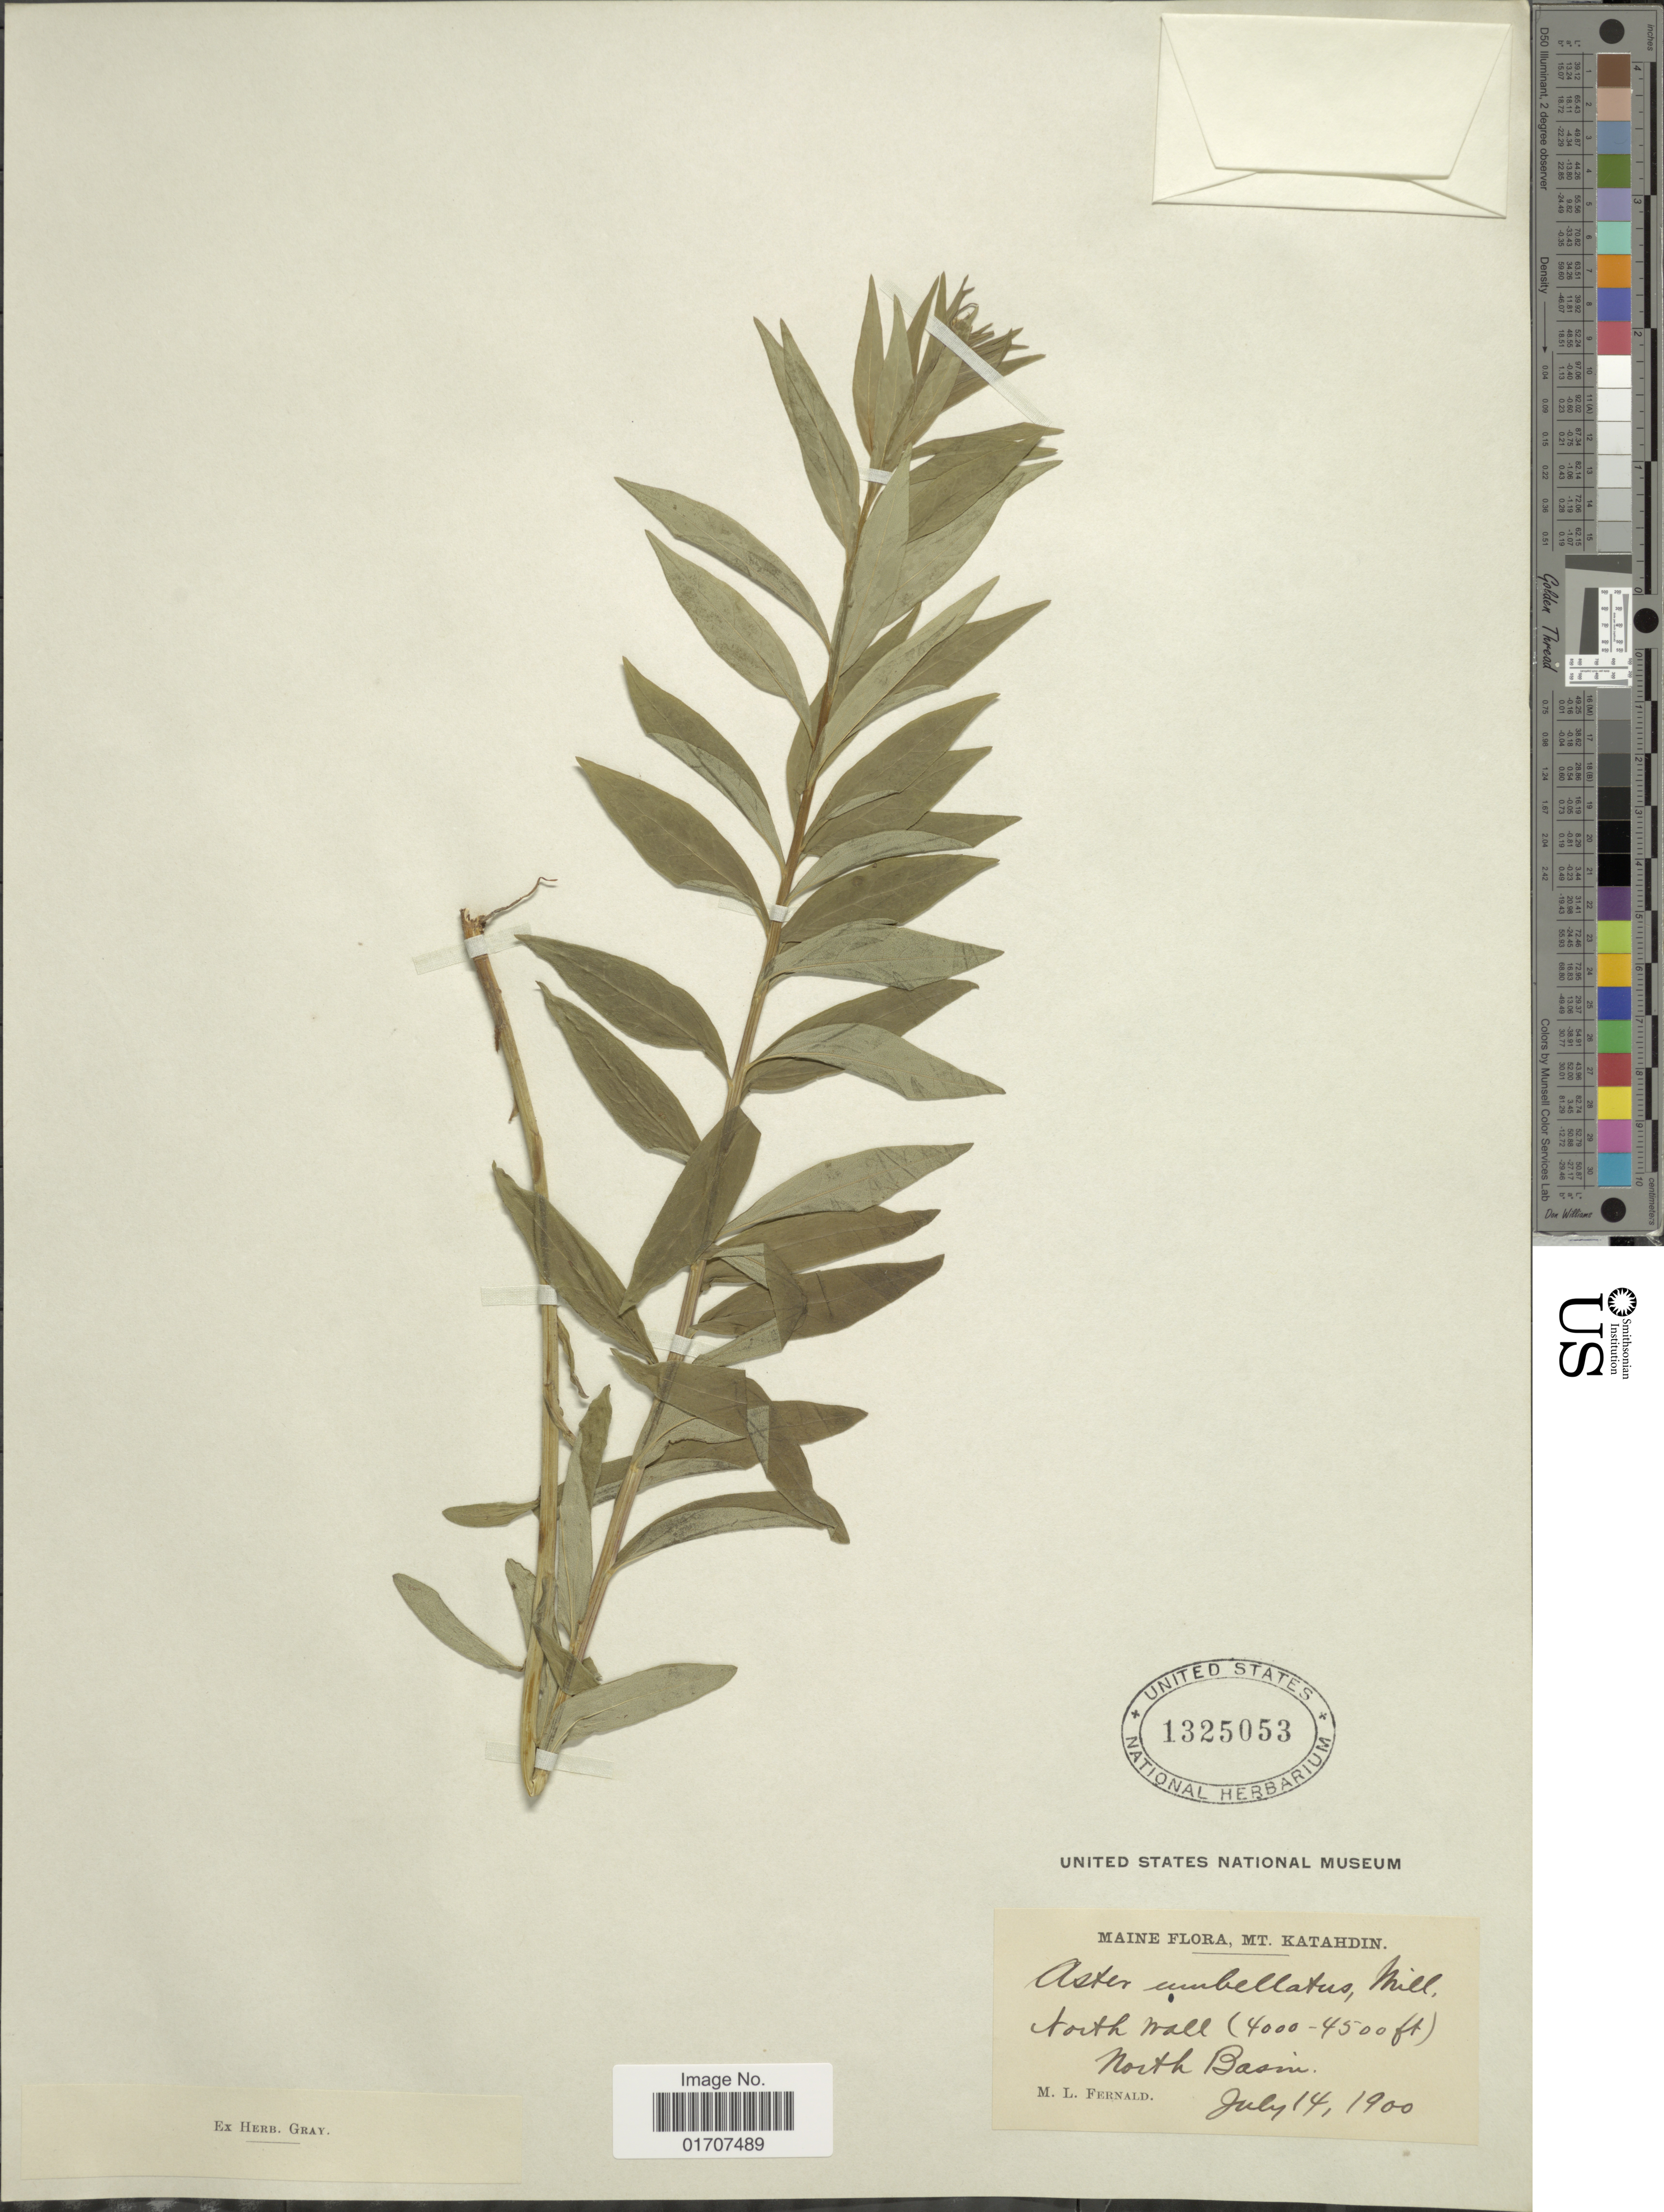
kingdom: Plantae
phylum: Tracheophyta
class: Magnoliopsida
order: Asterales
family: Asteraceae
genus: Doellingeria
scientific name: Doellingeria umbellata var. umbellata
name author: Nees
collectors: M. L. Fernald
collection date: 1900-07-14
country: United States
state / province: Maine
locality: Mt. Katahdin, North Wall, North Basin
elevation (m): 1219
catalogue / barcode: US 1325053